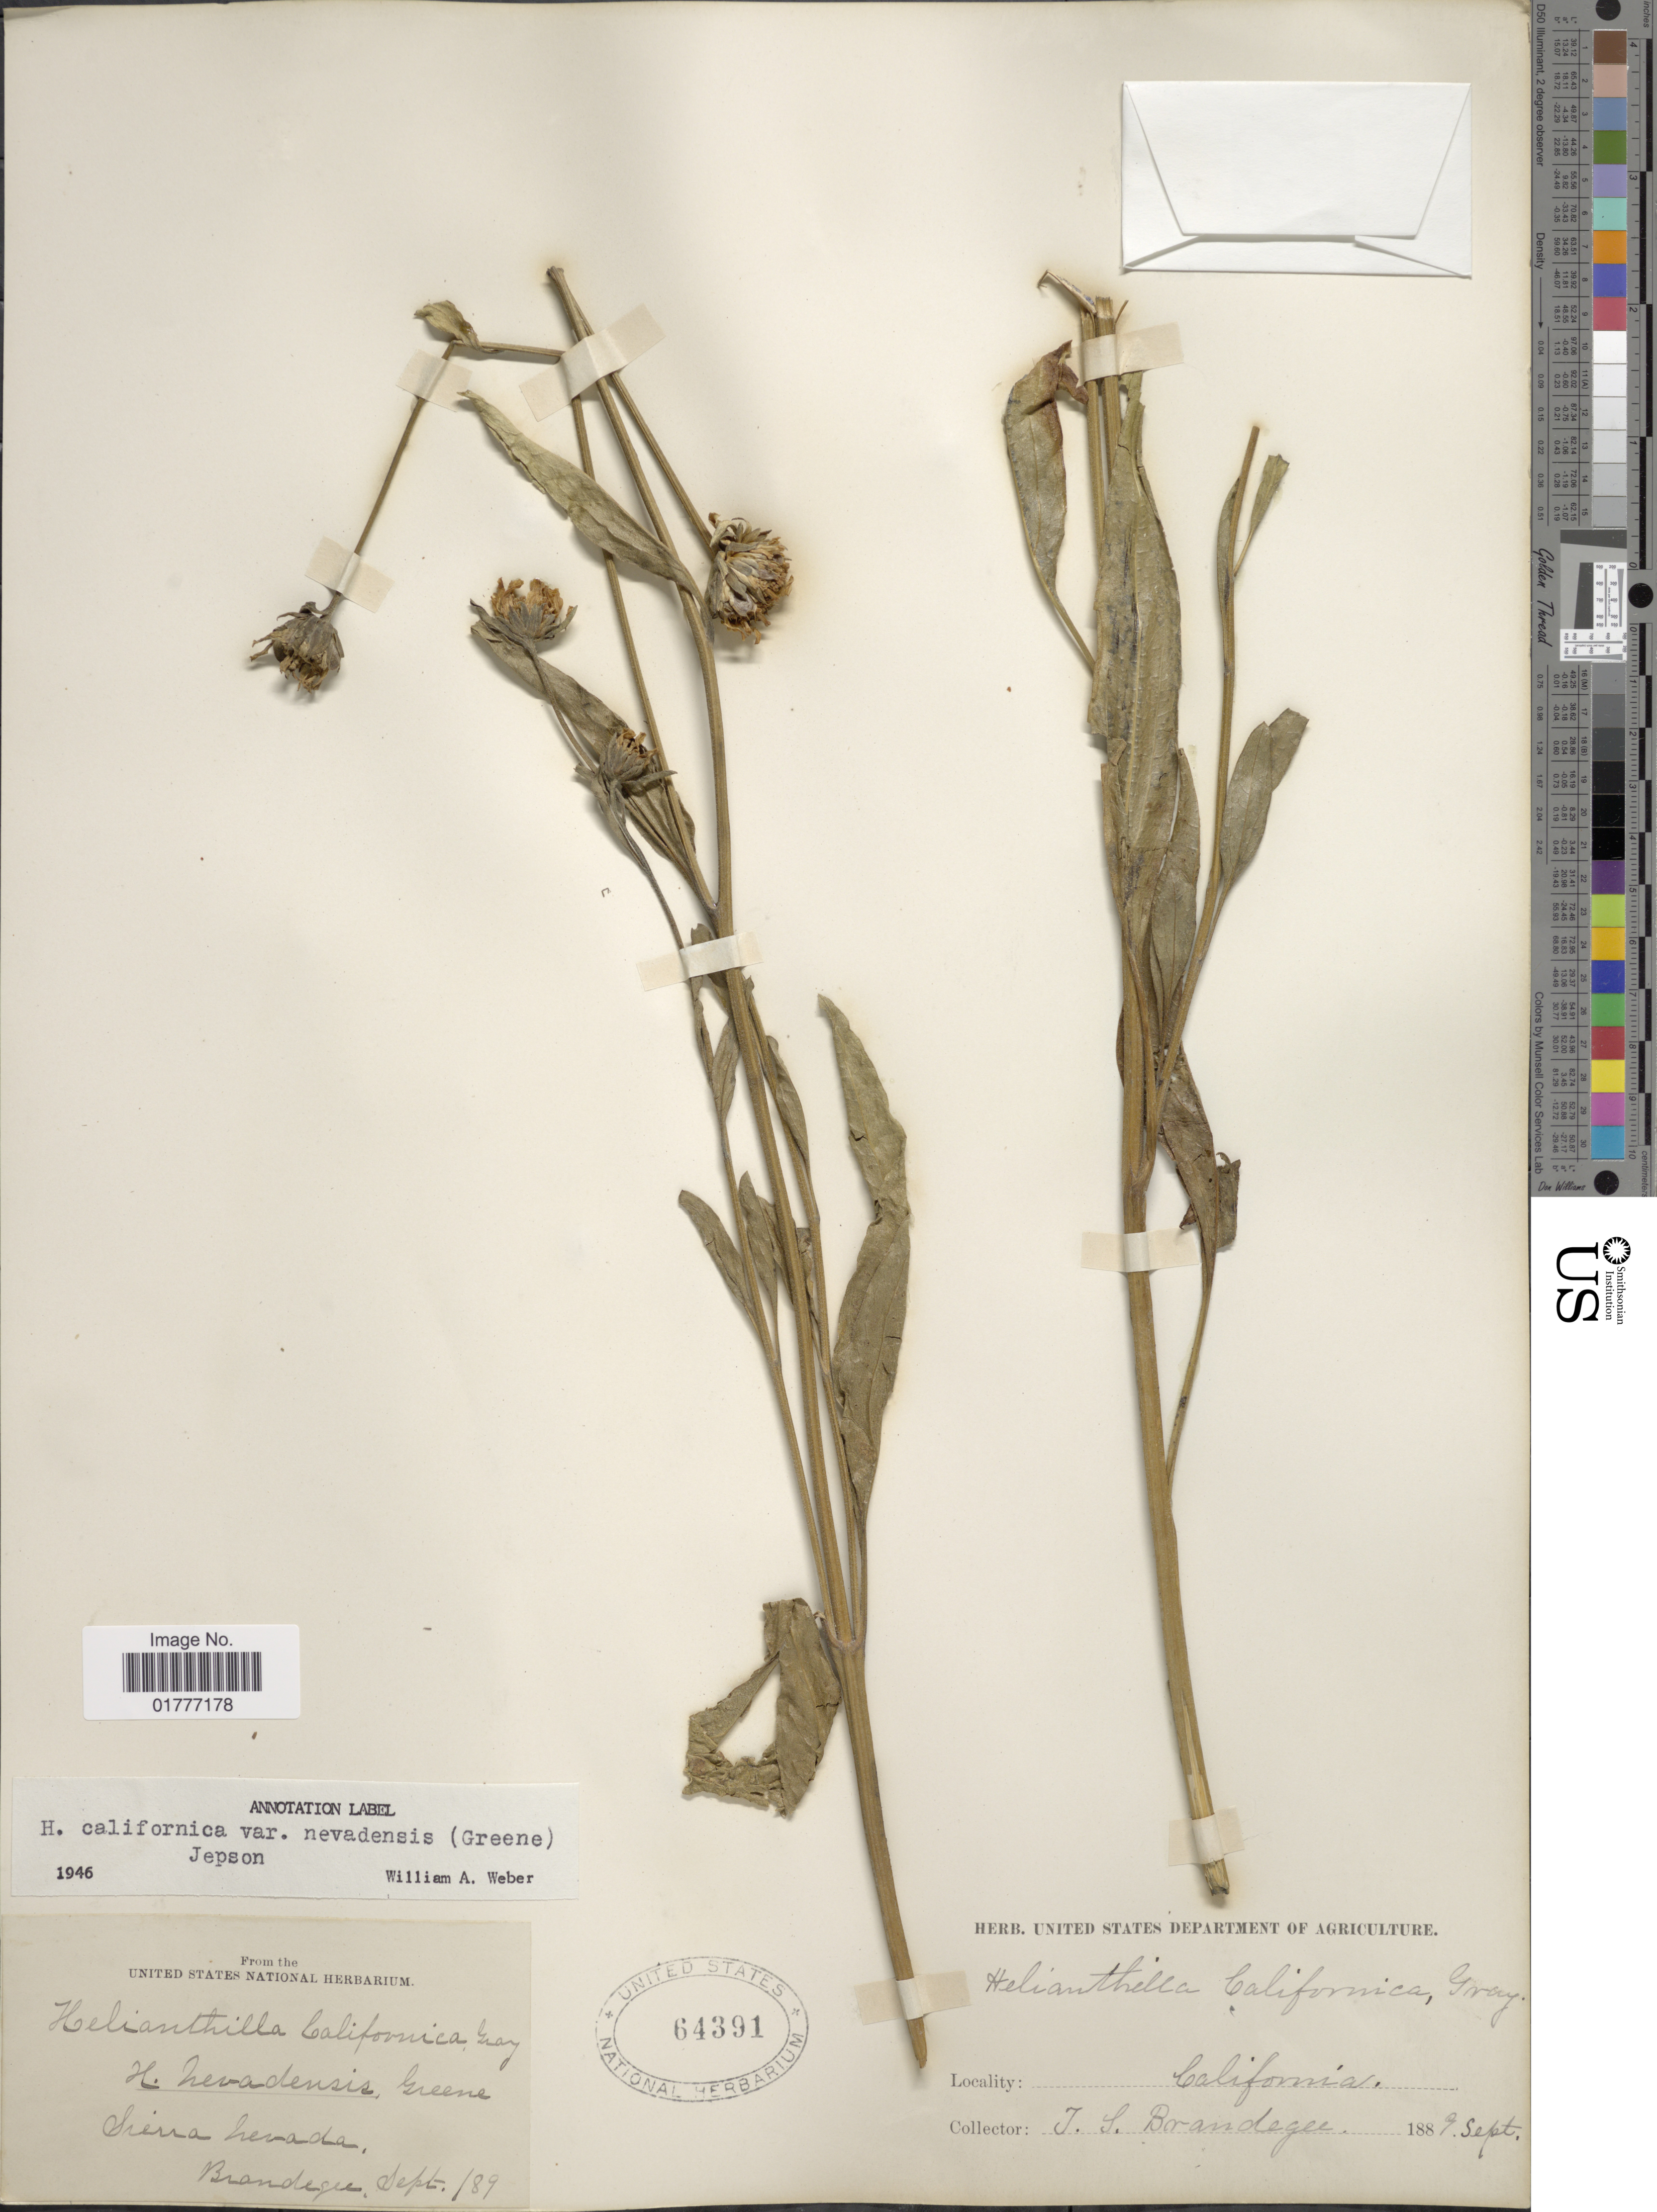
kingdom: Plantae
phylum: Tracheophyta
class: Magnoliopsida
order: Asterales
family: Asteraceae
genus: Helianthella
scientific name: Helianthella californica var. nevadensis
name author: (Greene) Jeps.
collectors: T. S. Brandegee (herbarium)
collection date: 1889-09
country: United States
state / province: California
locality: Sierra Nevada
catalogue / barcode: US 64391